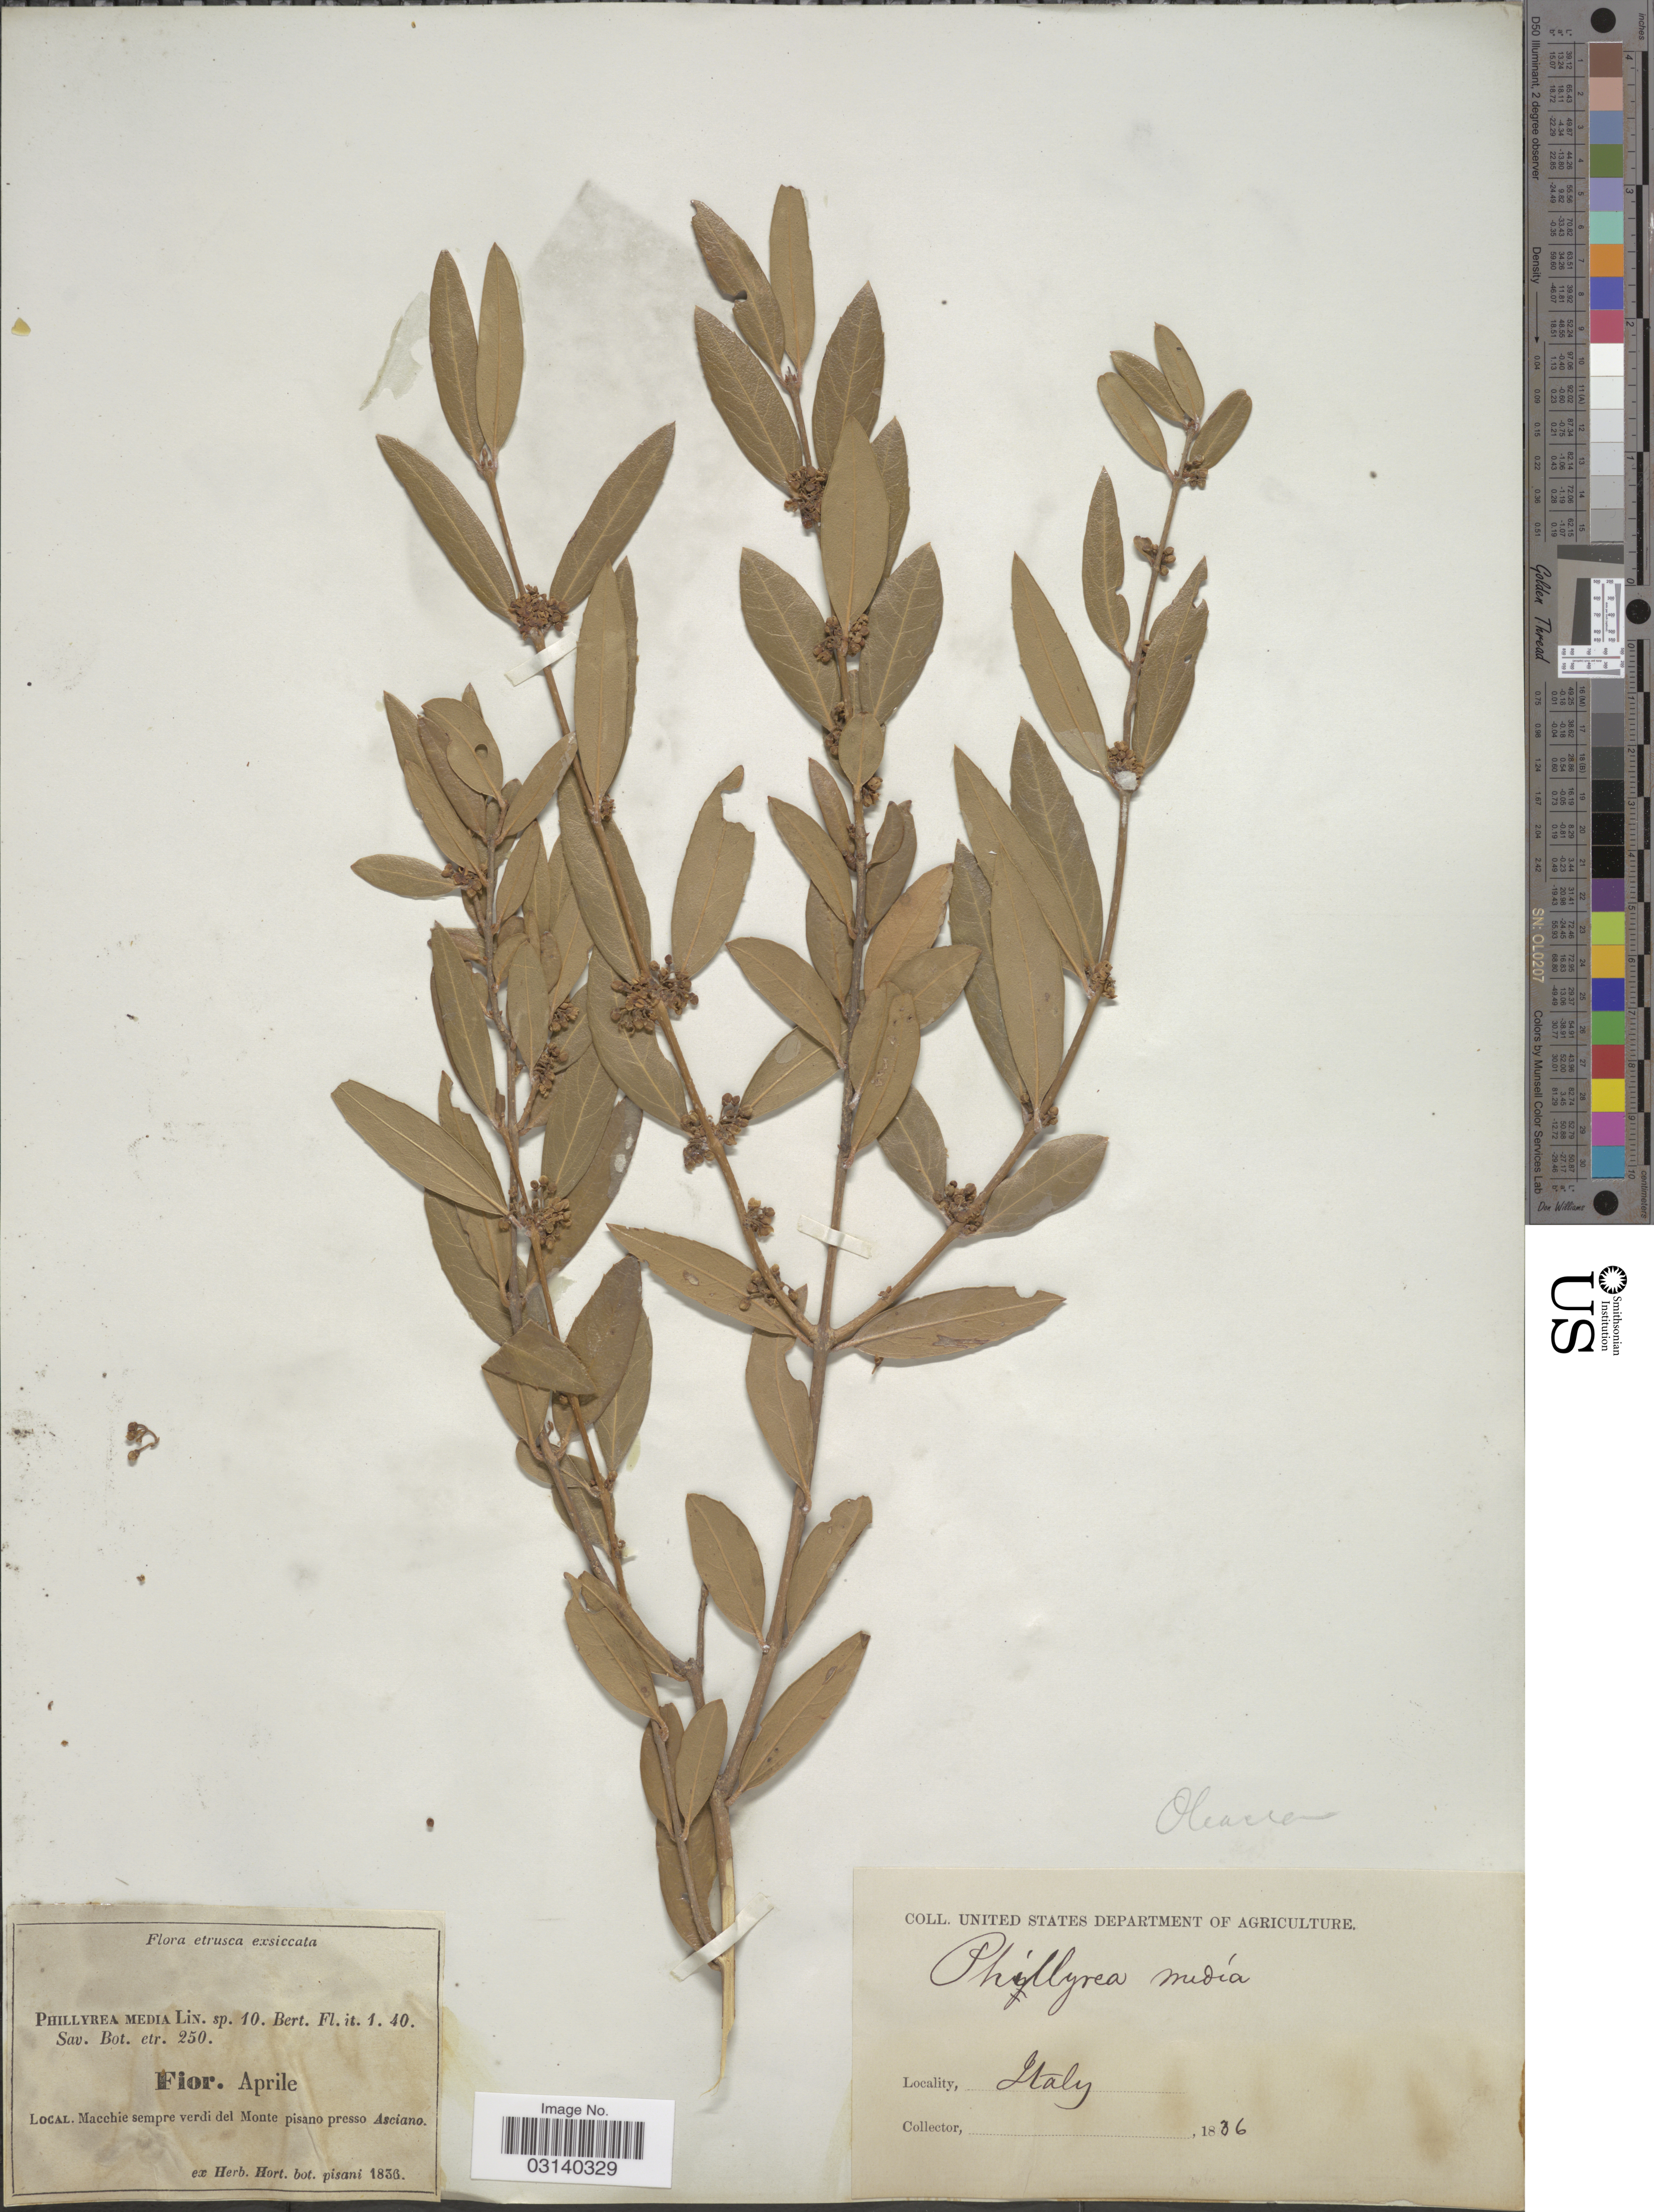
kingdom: Plantae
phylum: Tracheophyta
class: Magnoliopsida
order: Lamiales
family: Oleaceae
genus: Phillyrea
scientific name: Phillyrea media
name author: L.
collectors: ex herb. Hort. Bot. Pisani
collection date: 1836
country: Italy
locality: Macchie sempre verdi del Monte pisano presso Asciano.